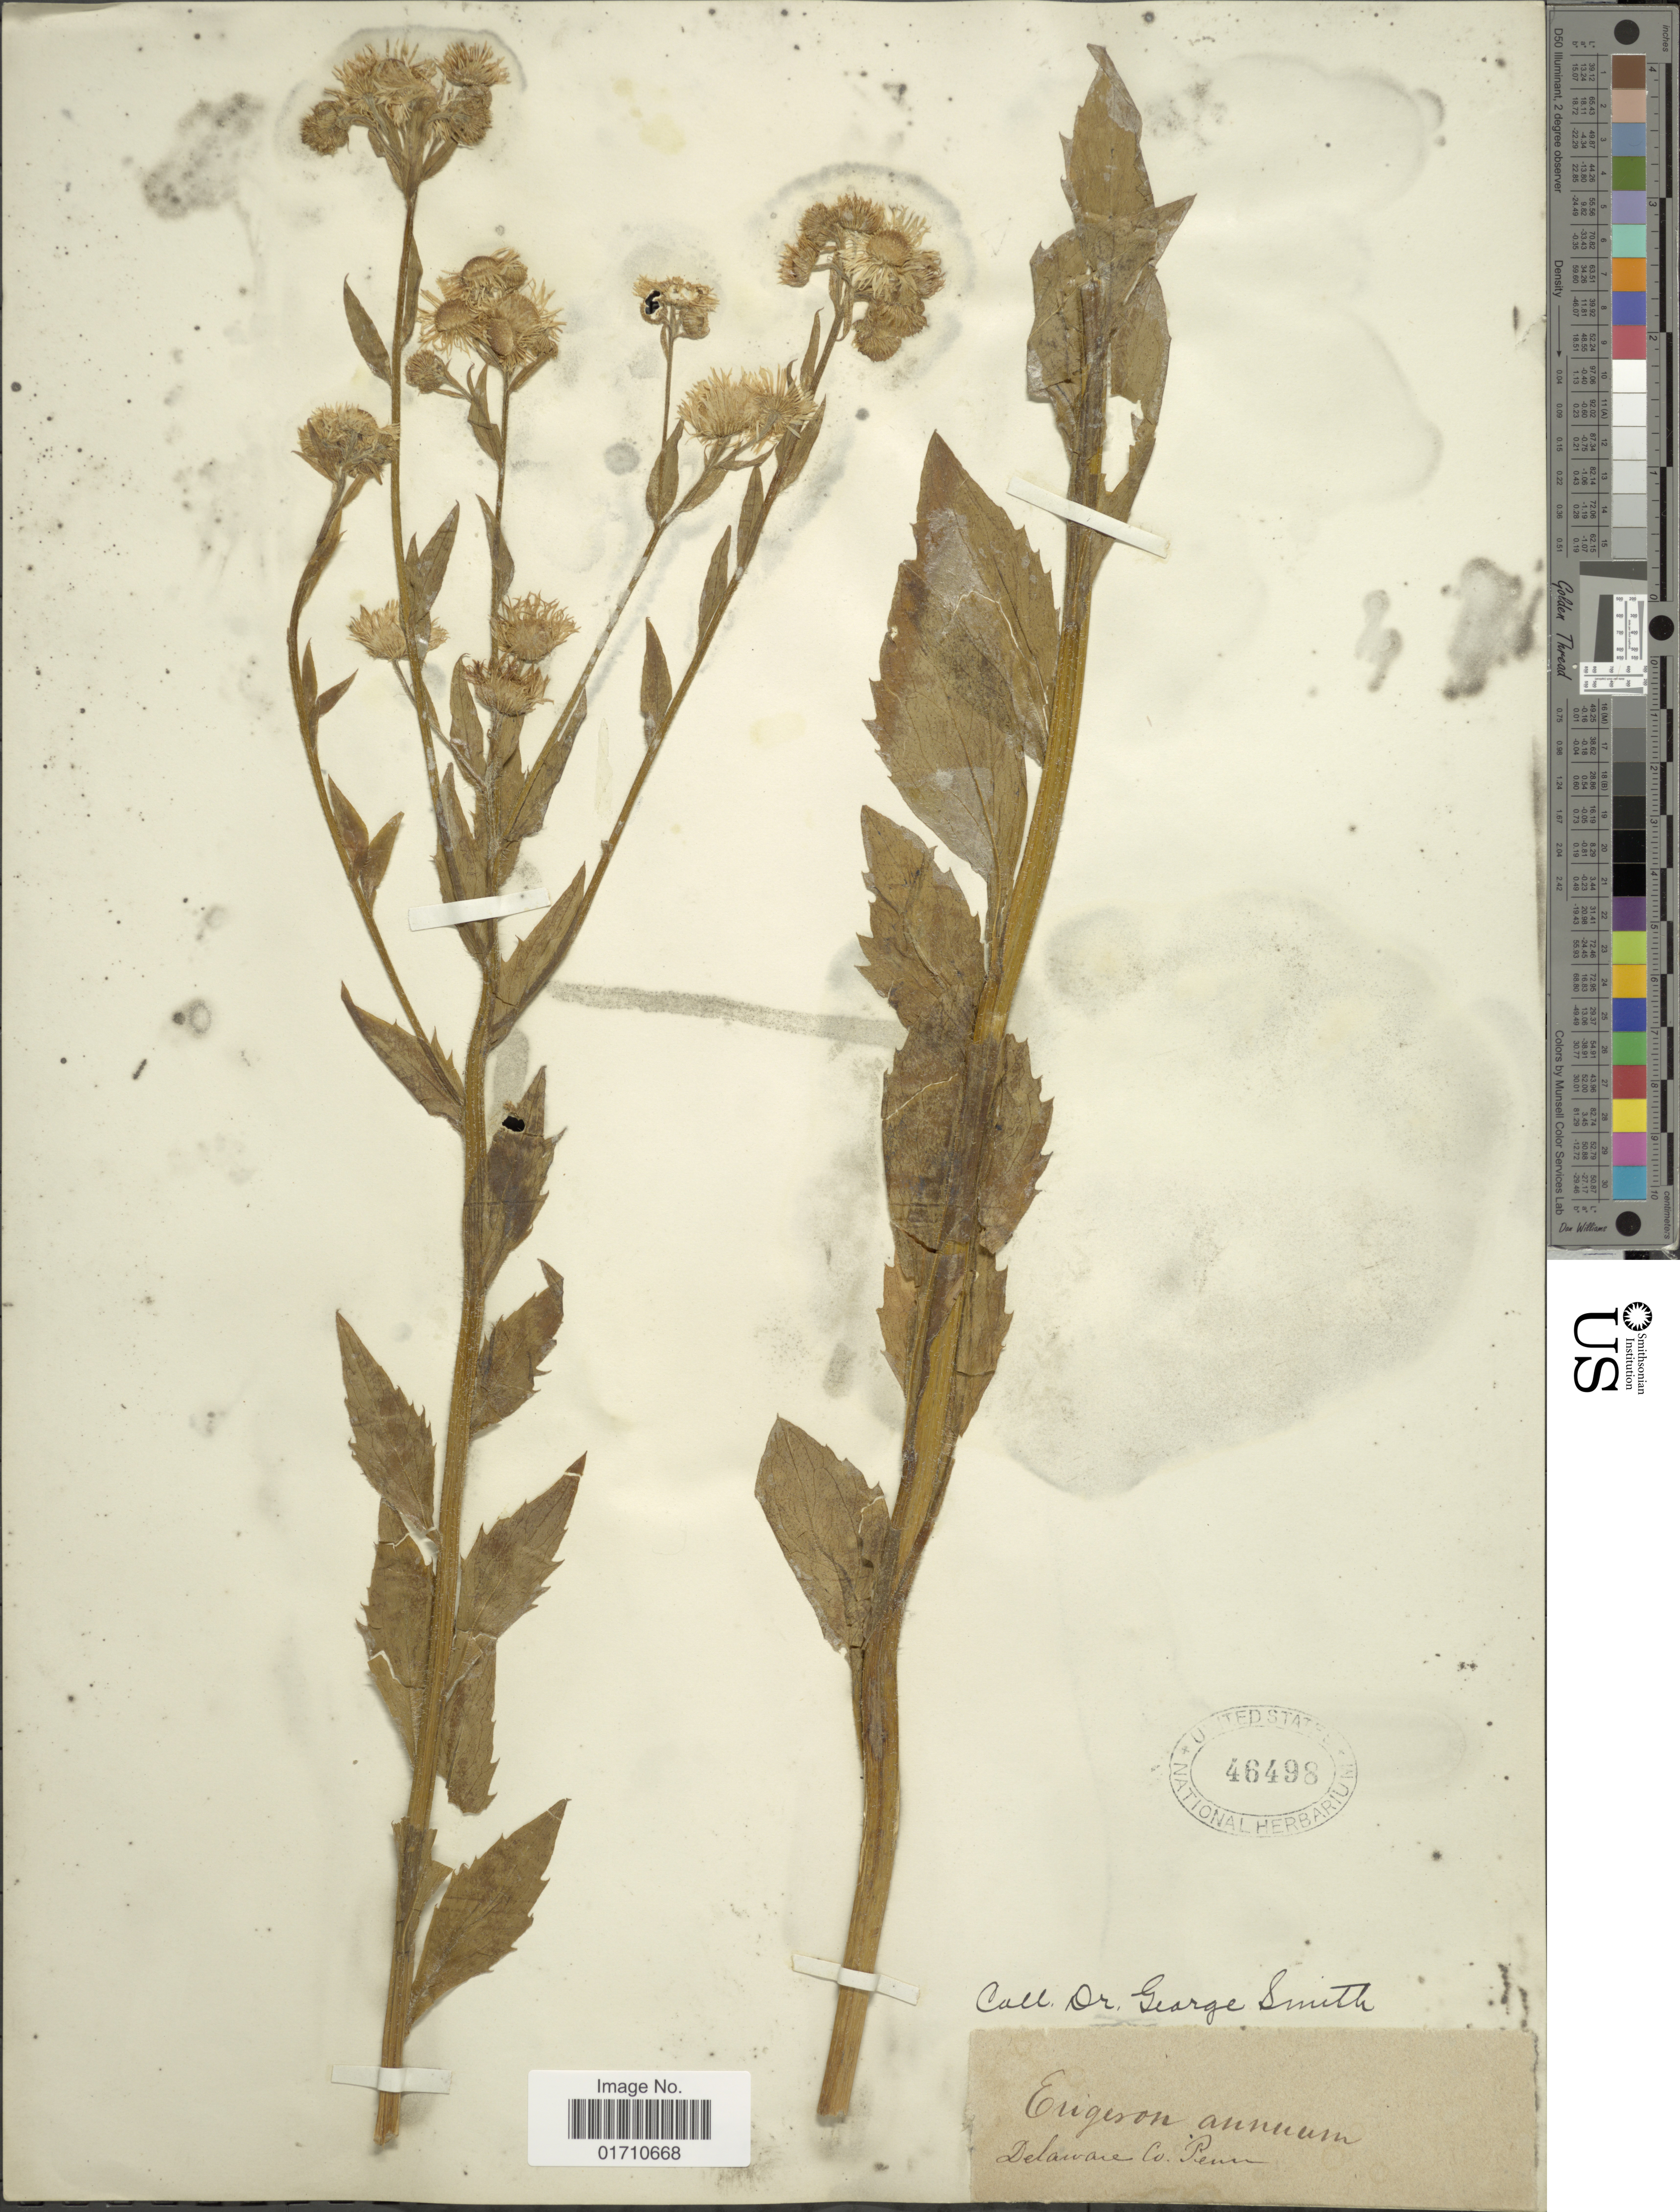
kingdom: Plantae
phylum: Tracheophyta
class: Magnoliopsida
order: Asterales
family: Asteraceae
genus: Erigeron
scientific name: Erigeron annuus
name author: (L.) Pers.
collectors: G. Smith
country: United States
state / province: Pennsylvania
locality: Delaware Co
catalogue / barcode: US 46498